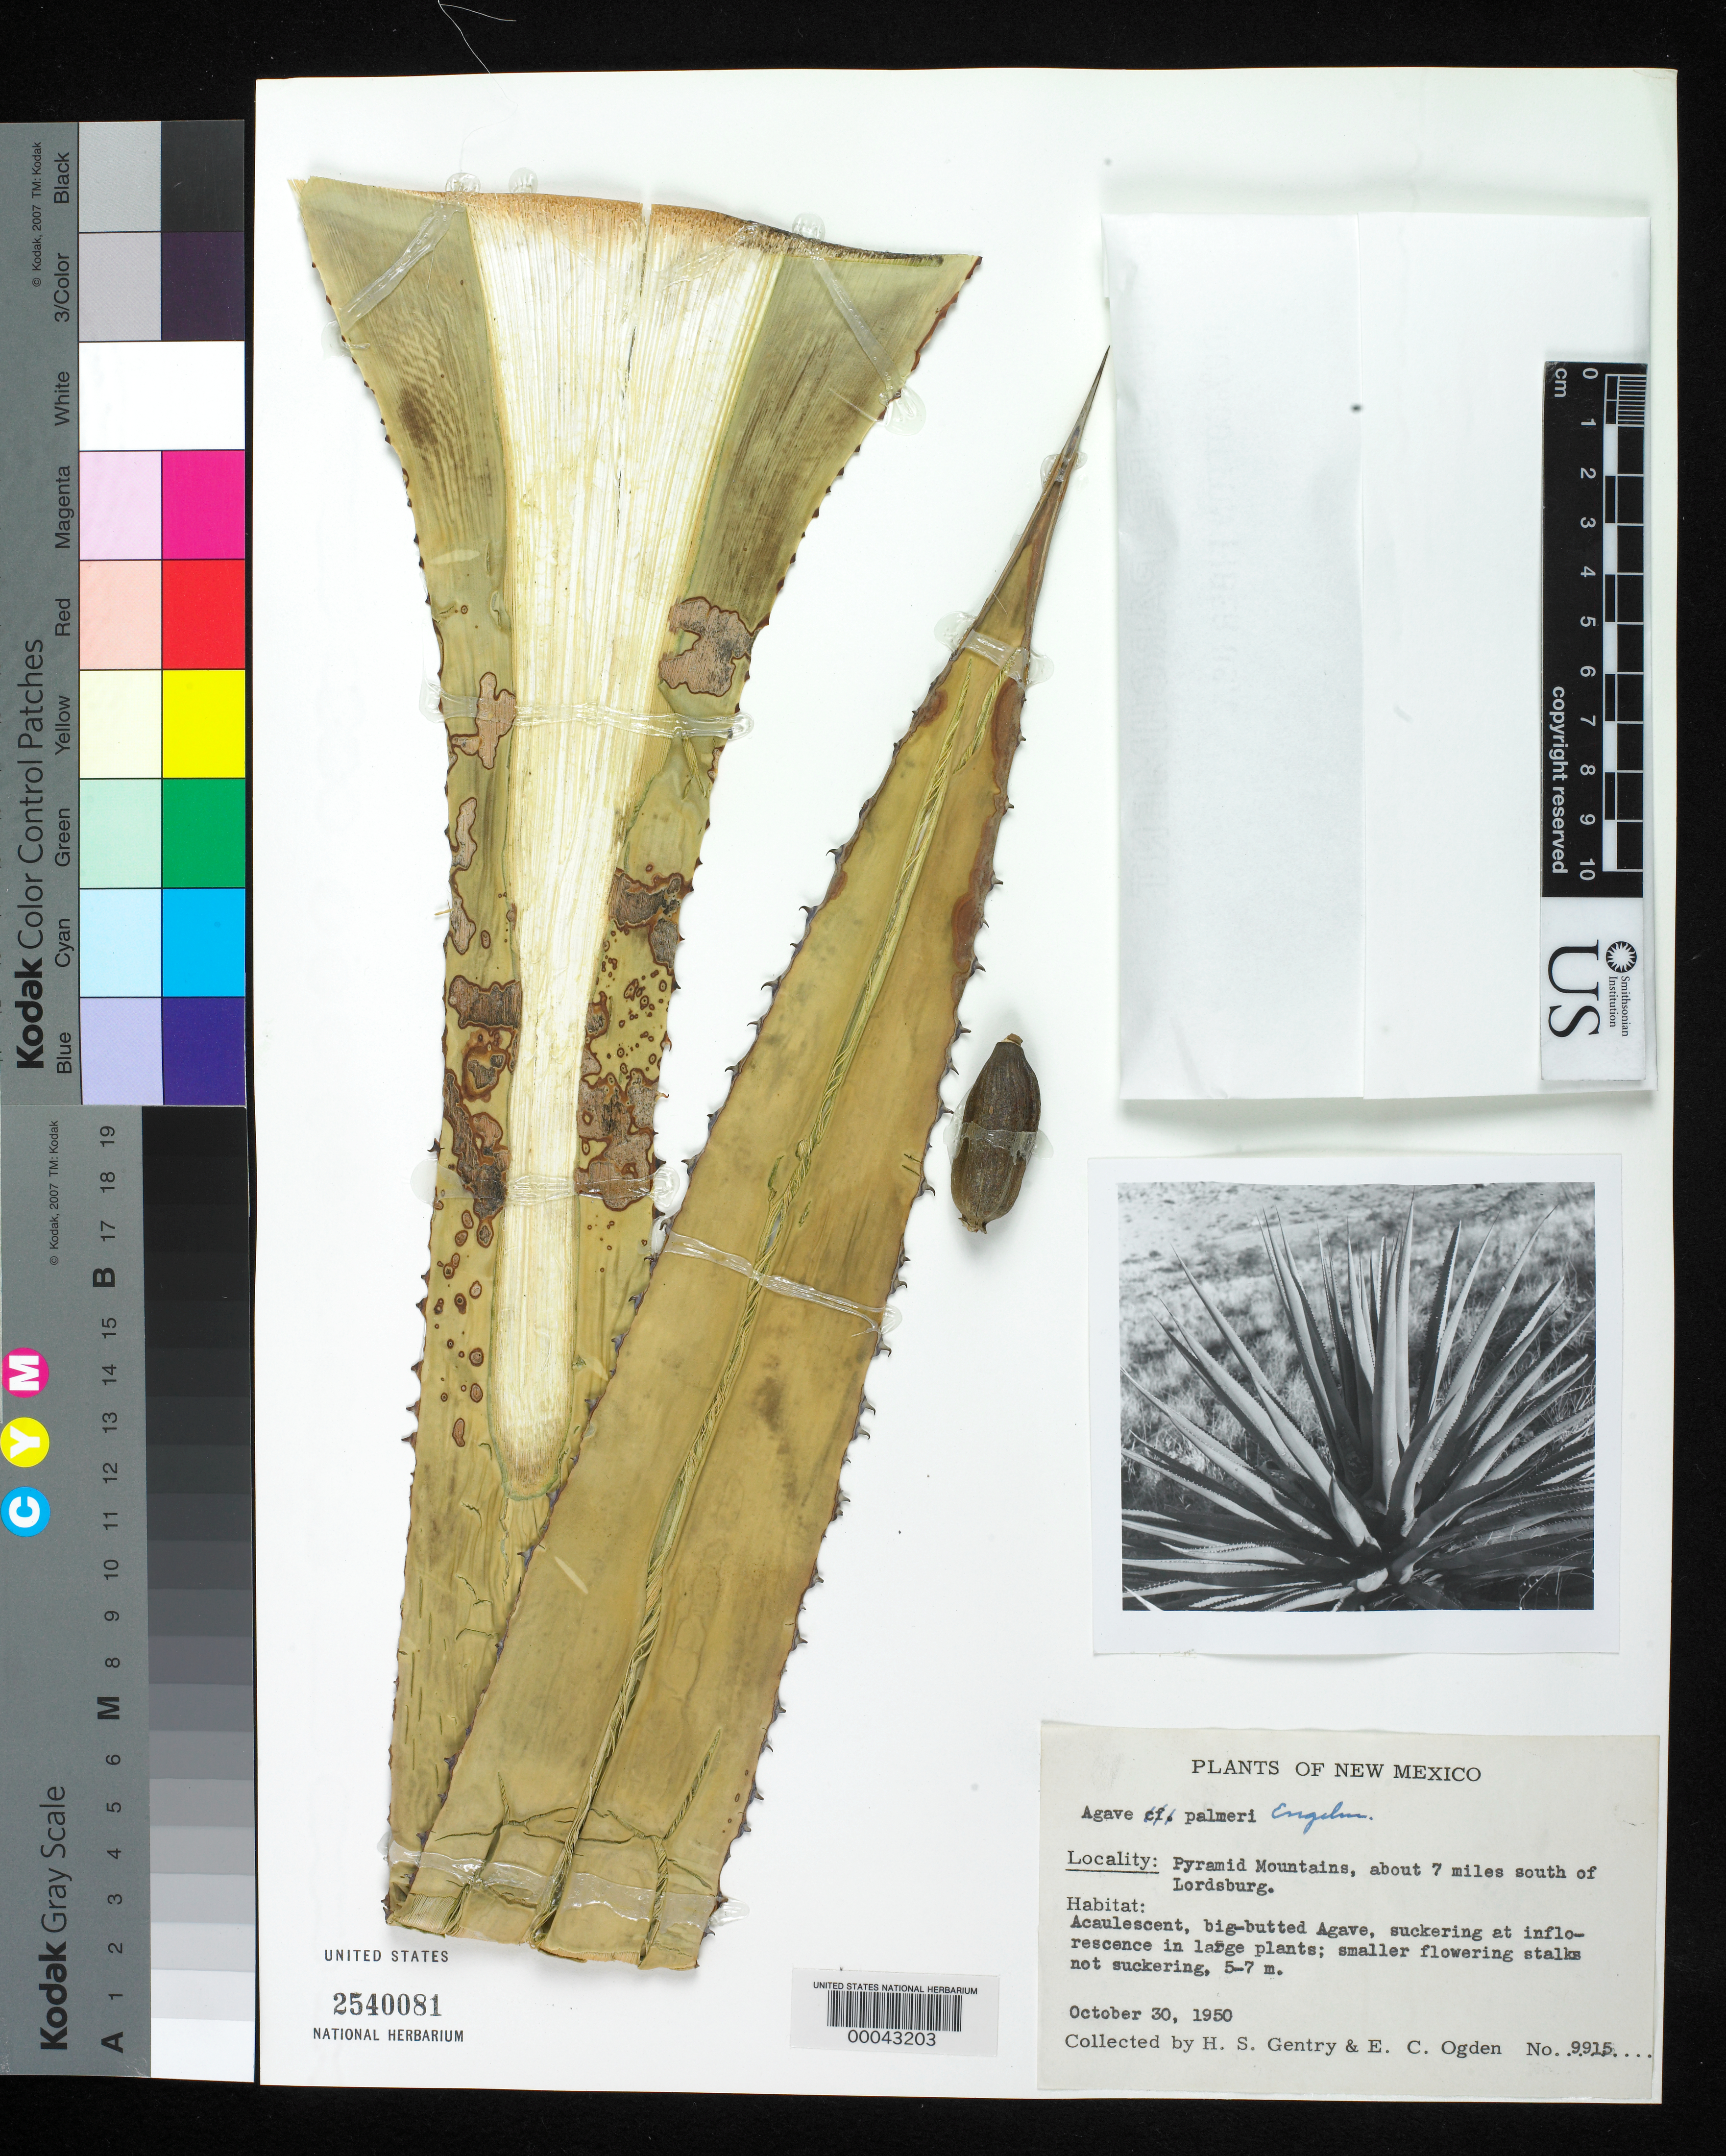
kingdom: Plantae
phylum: Tracheophyta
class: Liliopsida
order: Asparagales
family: Asparagaceae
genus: Agave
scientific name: Agave palmeri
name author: Engelm.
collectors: H. S. Gentry & E. C. Ogden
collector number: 9915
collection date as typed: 30 Oct 1950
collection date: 1950-10-30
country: United States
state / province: New Mexico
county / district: Hidalgo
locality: Pyramid mountains, about 7 mi s of lordsburg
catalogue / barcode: US 2540081